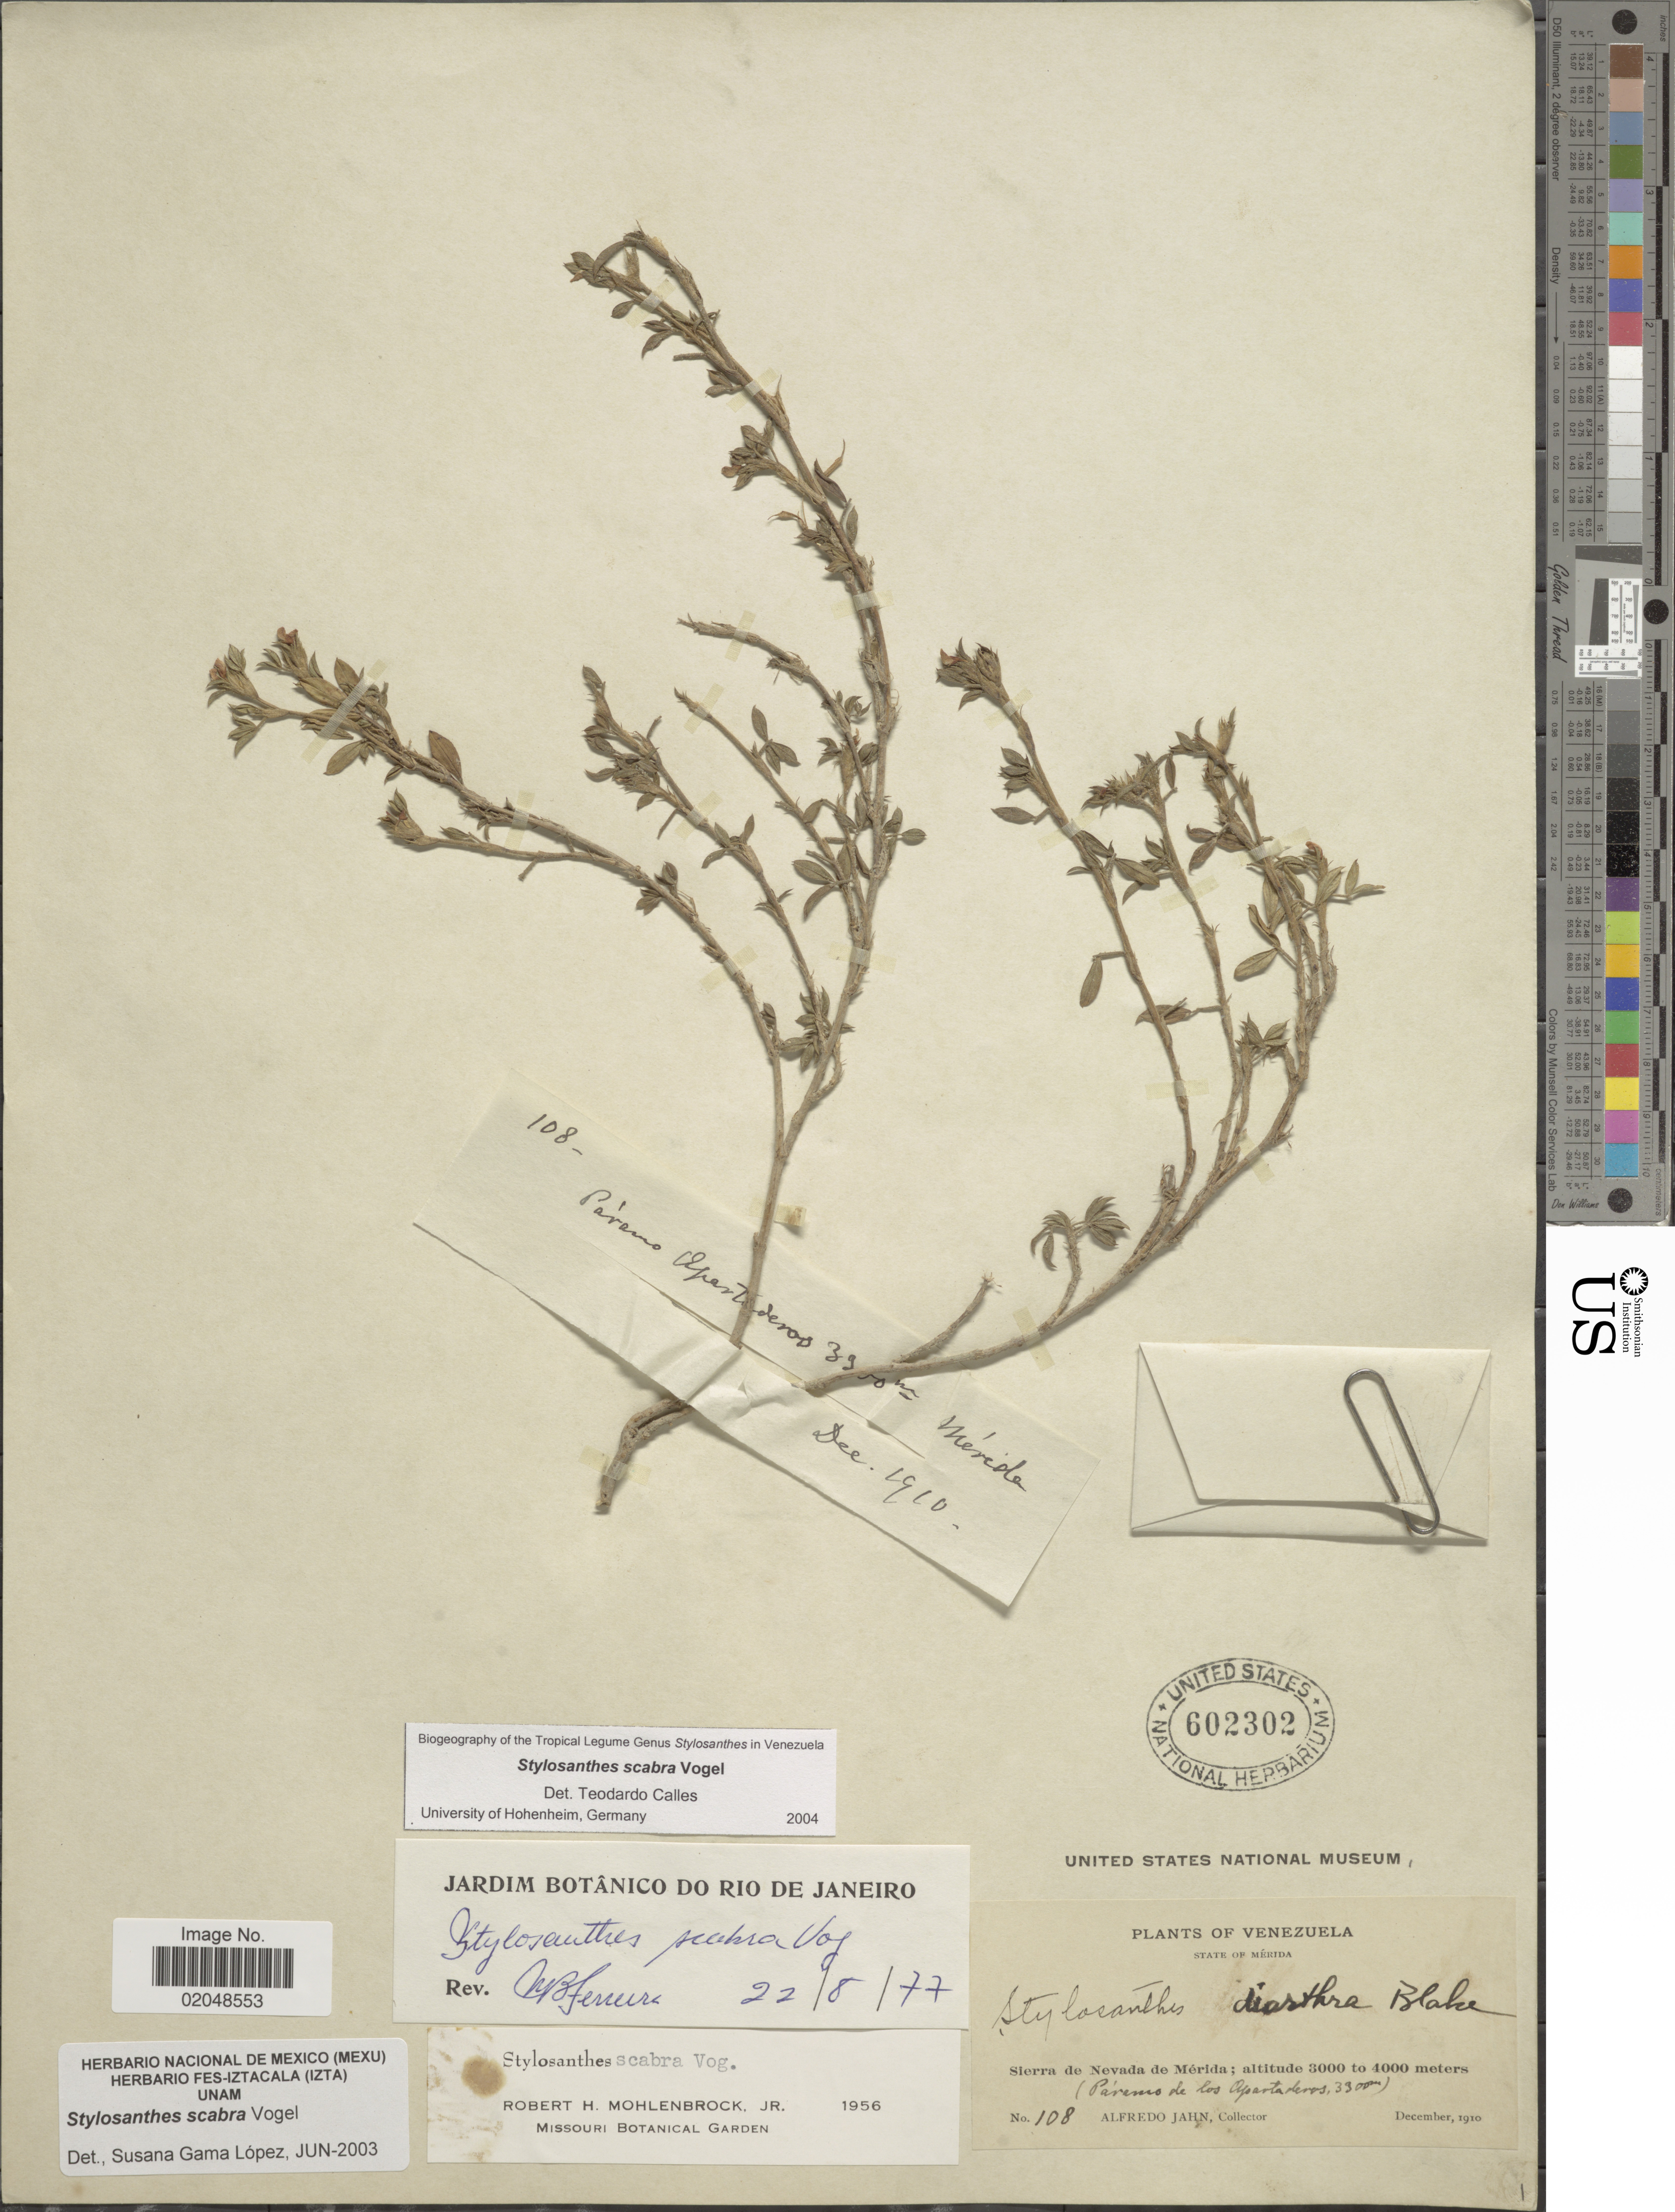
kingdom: Plantae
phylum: Tracheophyta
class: Magnoliopsida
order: Fabales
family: Fabaceae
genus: Stylosanthes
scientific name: Stylosanthes scabra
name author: Vogel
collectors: A. Jahn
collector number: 108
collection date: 1910-12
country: Venezuela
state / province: Mérida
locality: Sierra de Nevada de Merida (Paramo de los Apartaderos)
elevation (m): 3000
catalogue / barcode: US 602302